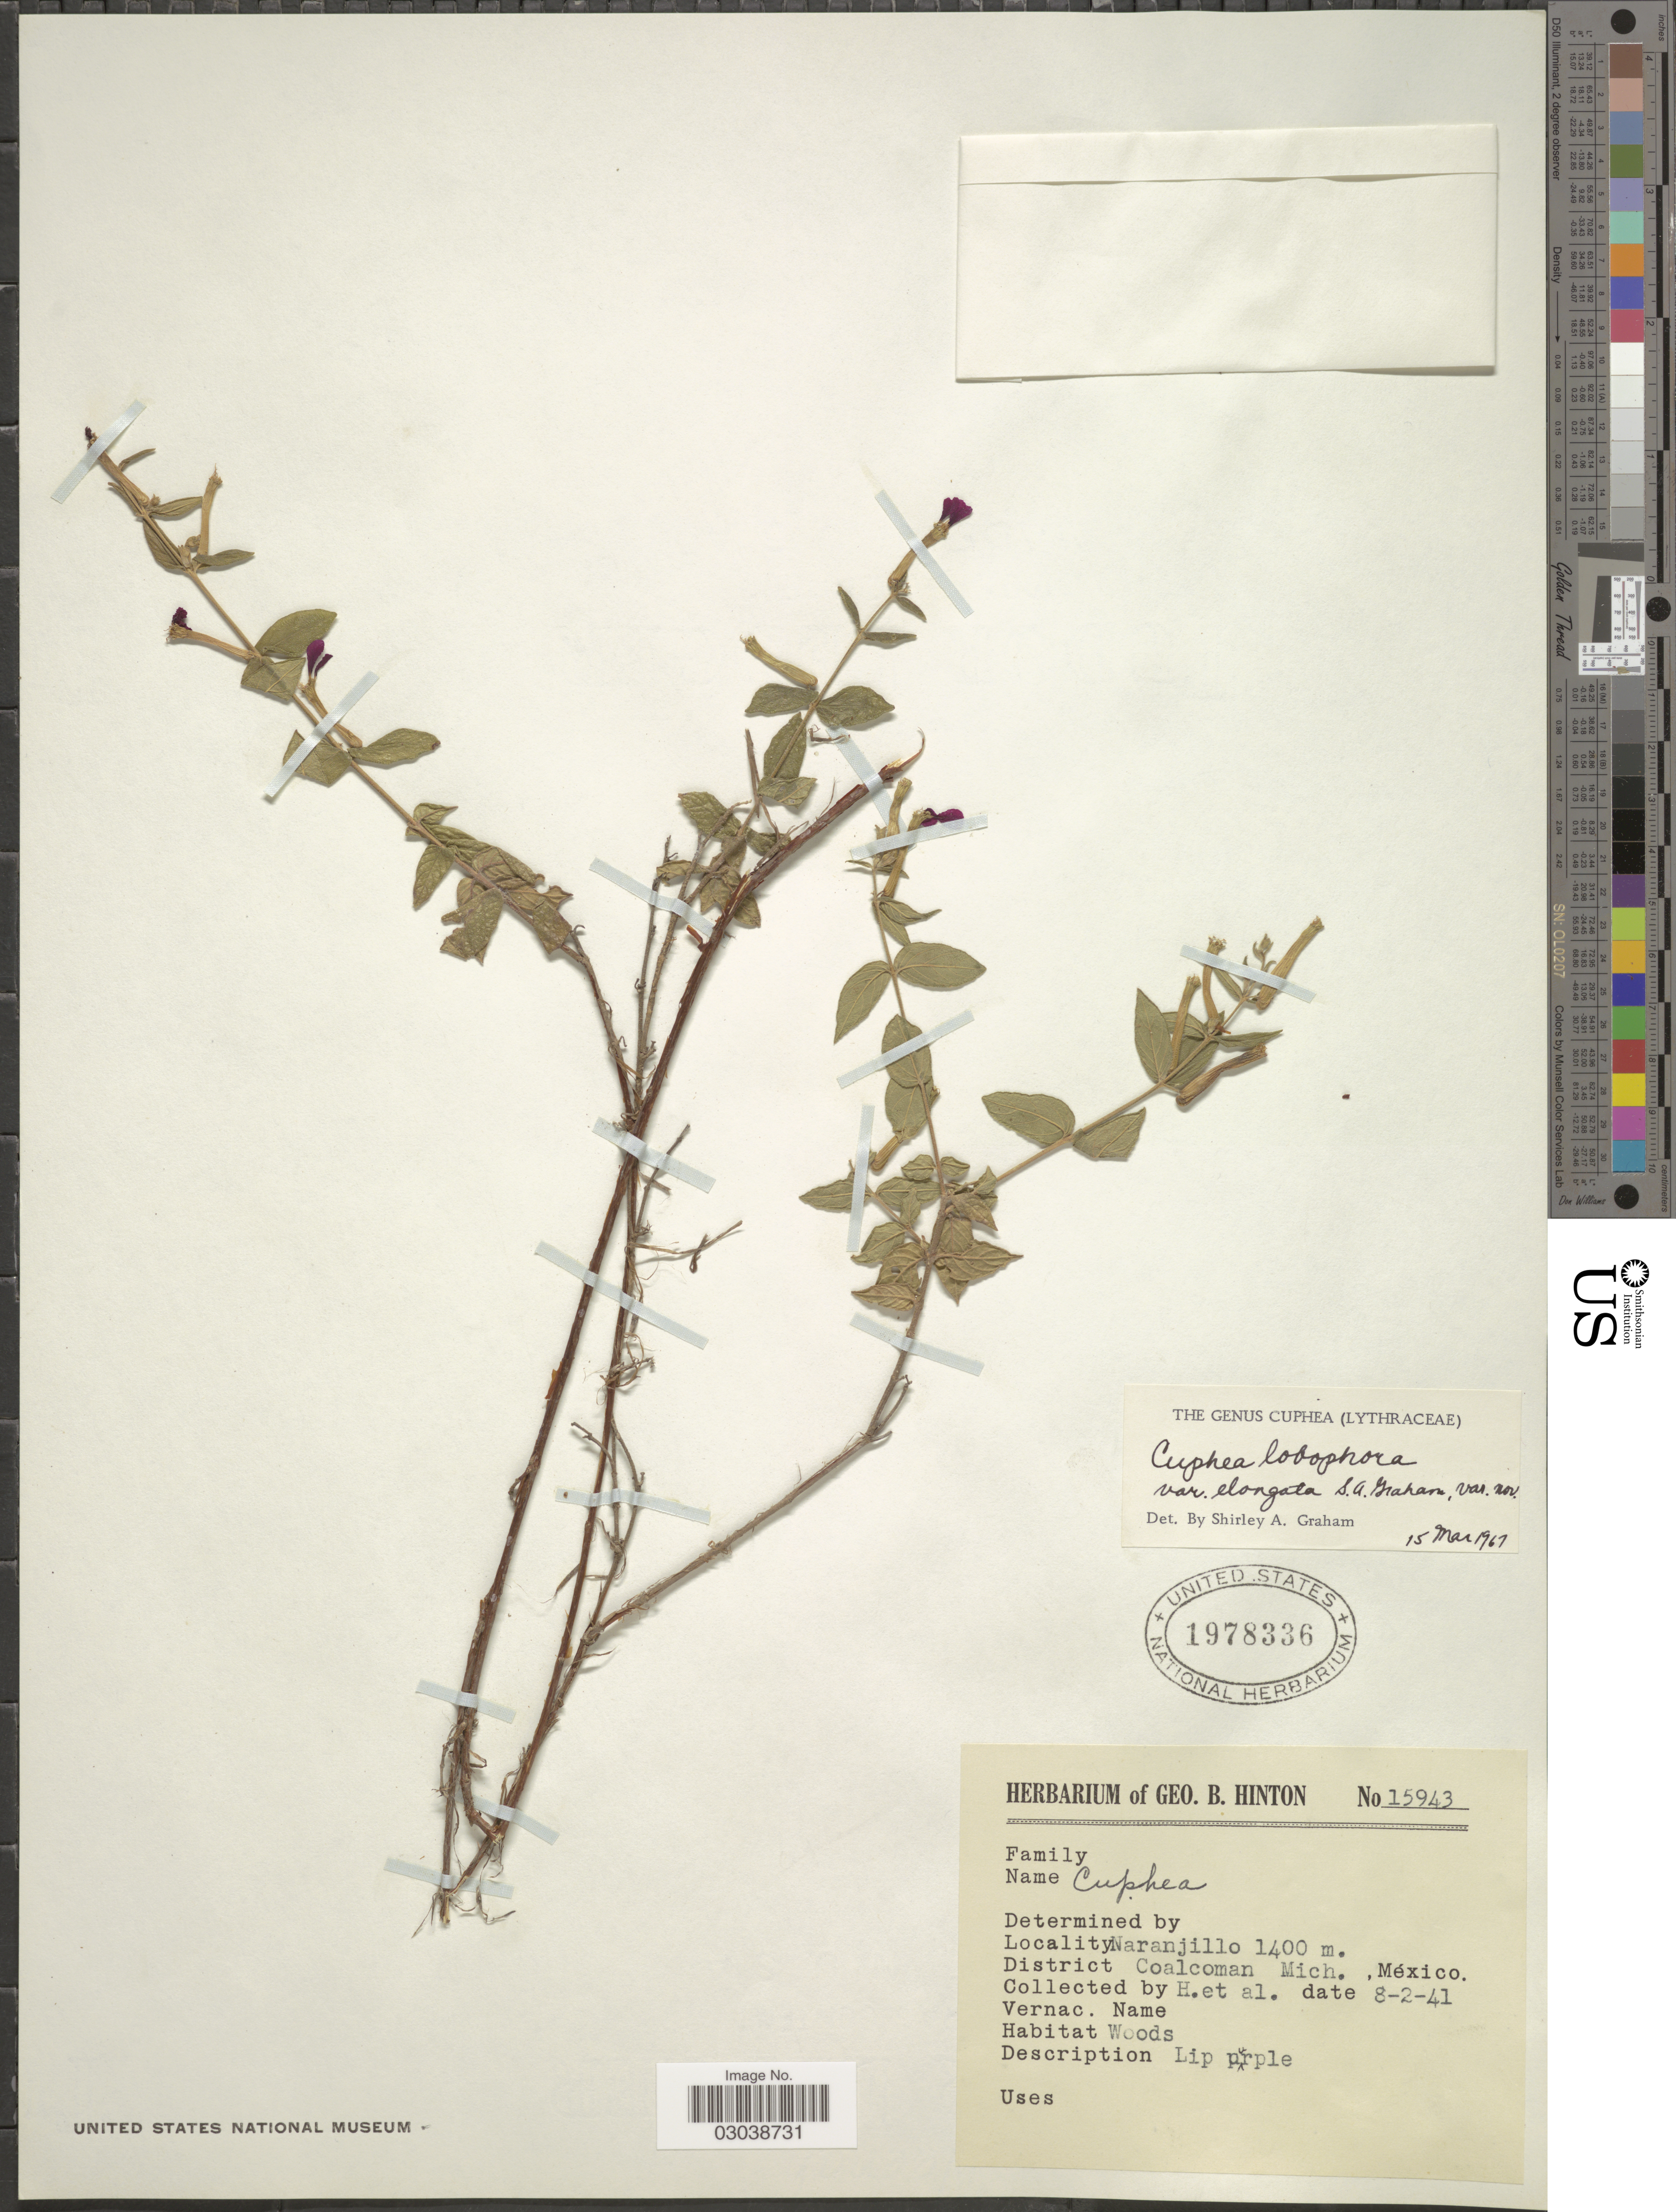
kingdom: Plantae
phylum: Tracheophyta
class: Magnoliopsida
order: Myrtales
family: Lythraceae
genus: Cuphea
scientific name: Cuphea lobophora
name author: Koehne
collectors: G. B. Hinton & et al.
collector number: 15943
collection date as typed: Transcribed d/m/y: 8/2/41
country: Mexico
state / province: Michoacán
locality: Naranjillo, District Coalcoman Mich.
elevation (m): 1400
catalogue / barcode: US 1978336